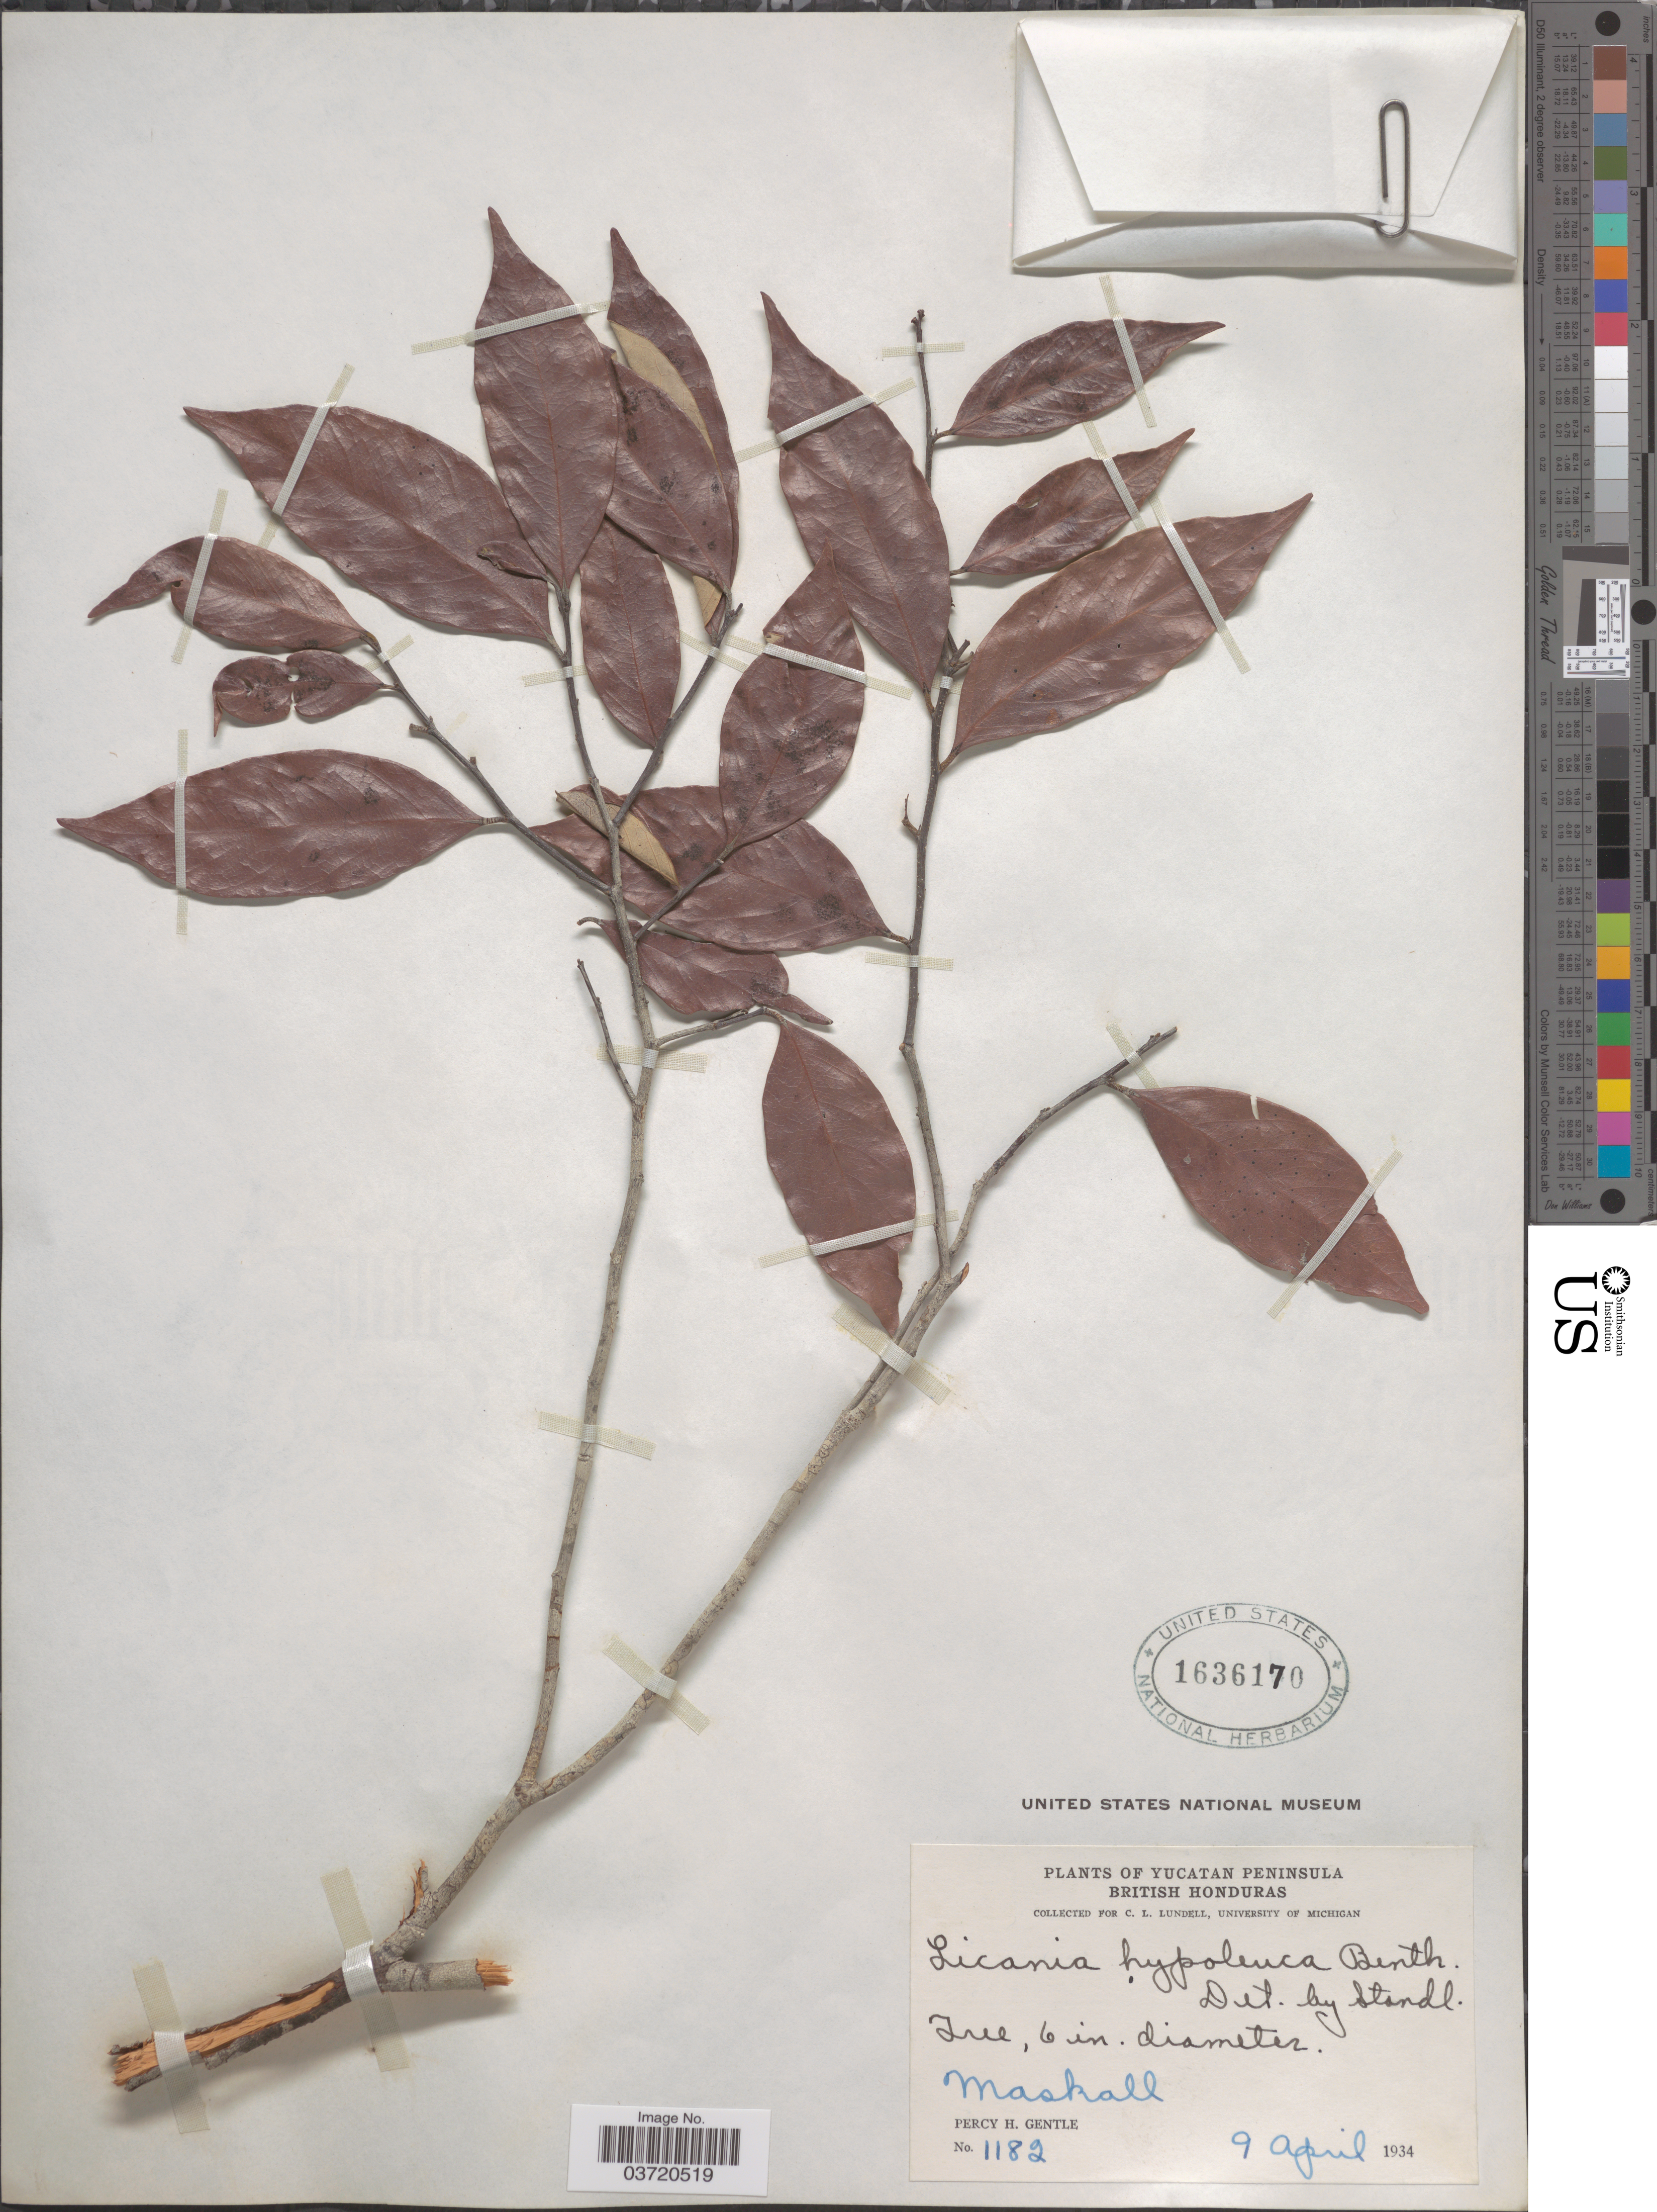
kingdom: Plantae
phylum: Tracheophyta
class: Magnoliopsida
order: Malpighiales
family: Chrysobalanaceae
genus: Licania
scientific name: Licania hypoleuca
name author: Benth.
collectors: P. H. Gentle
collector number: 1182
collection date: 1934-04-09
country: Belize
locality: Yucatan Peninsula. British Honduras. Maskall.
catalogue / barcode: US 1636170